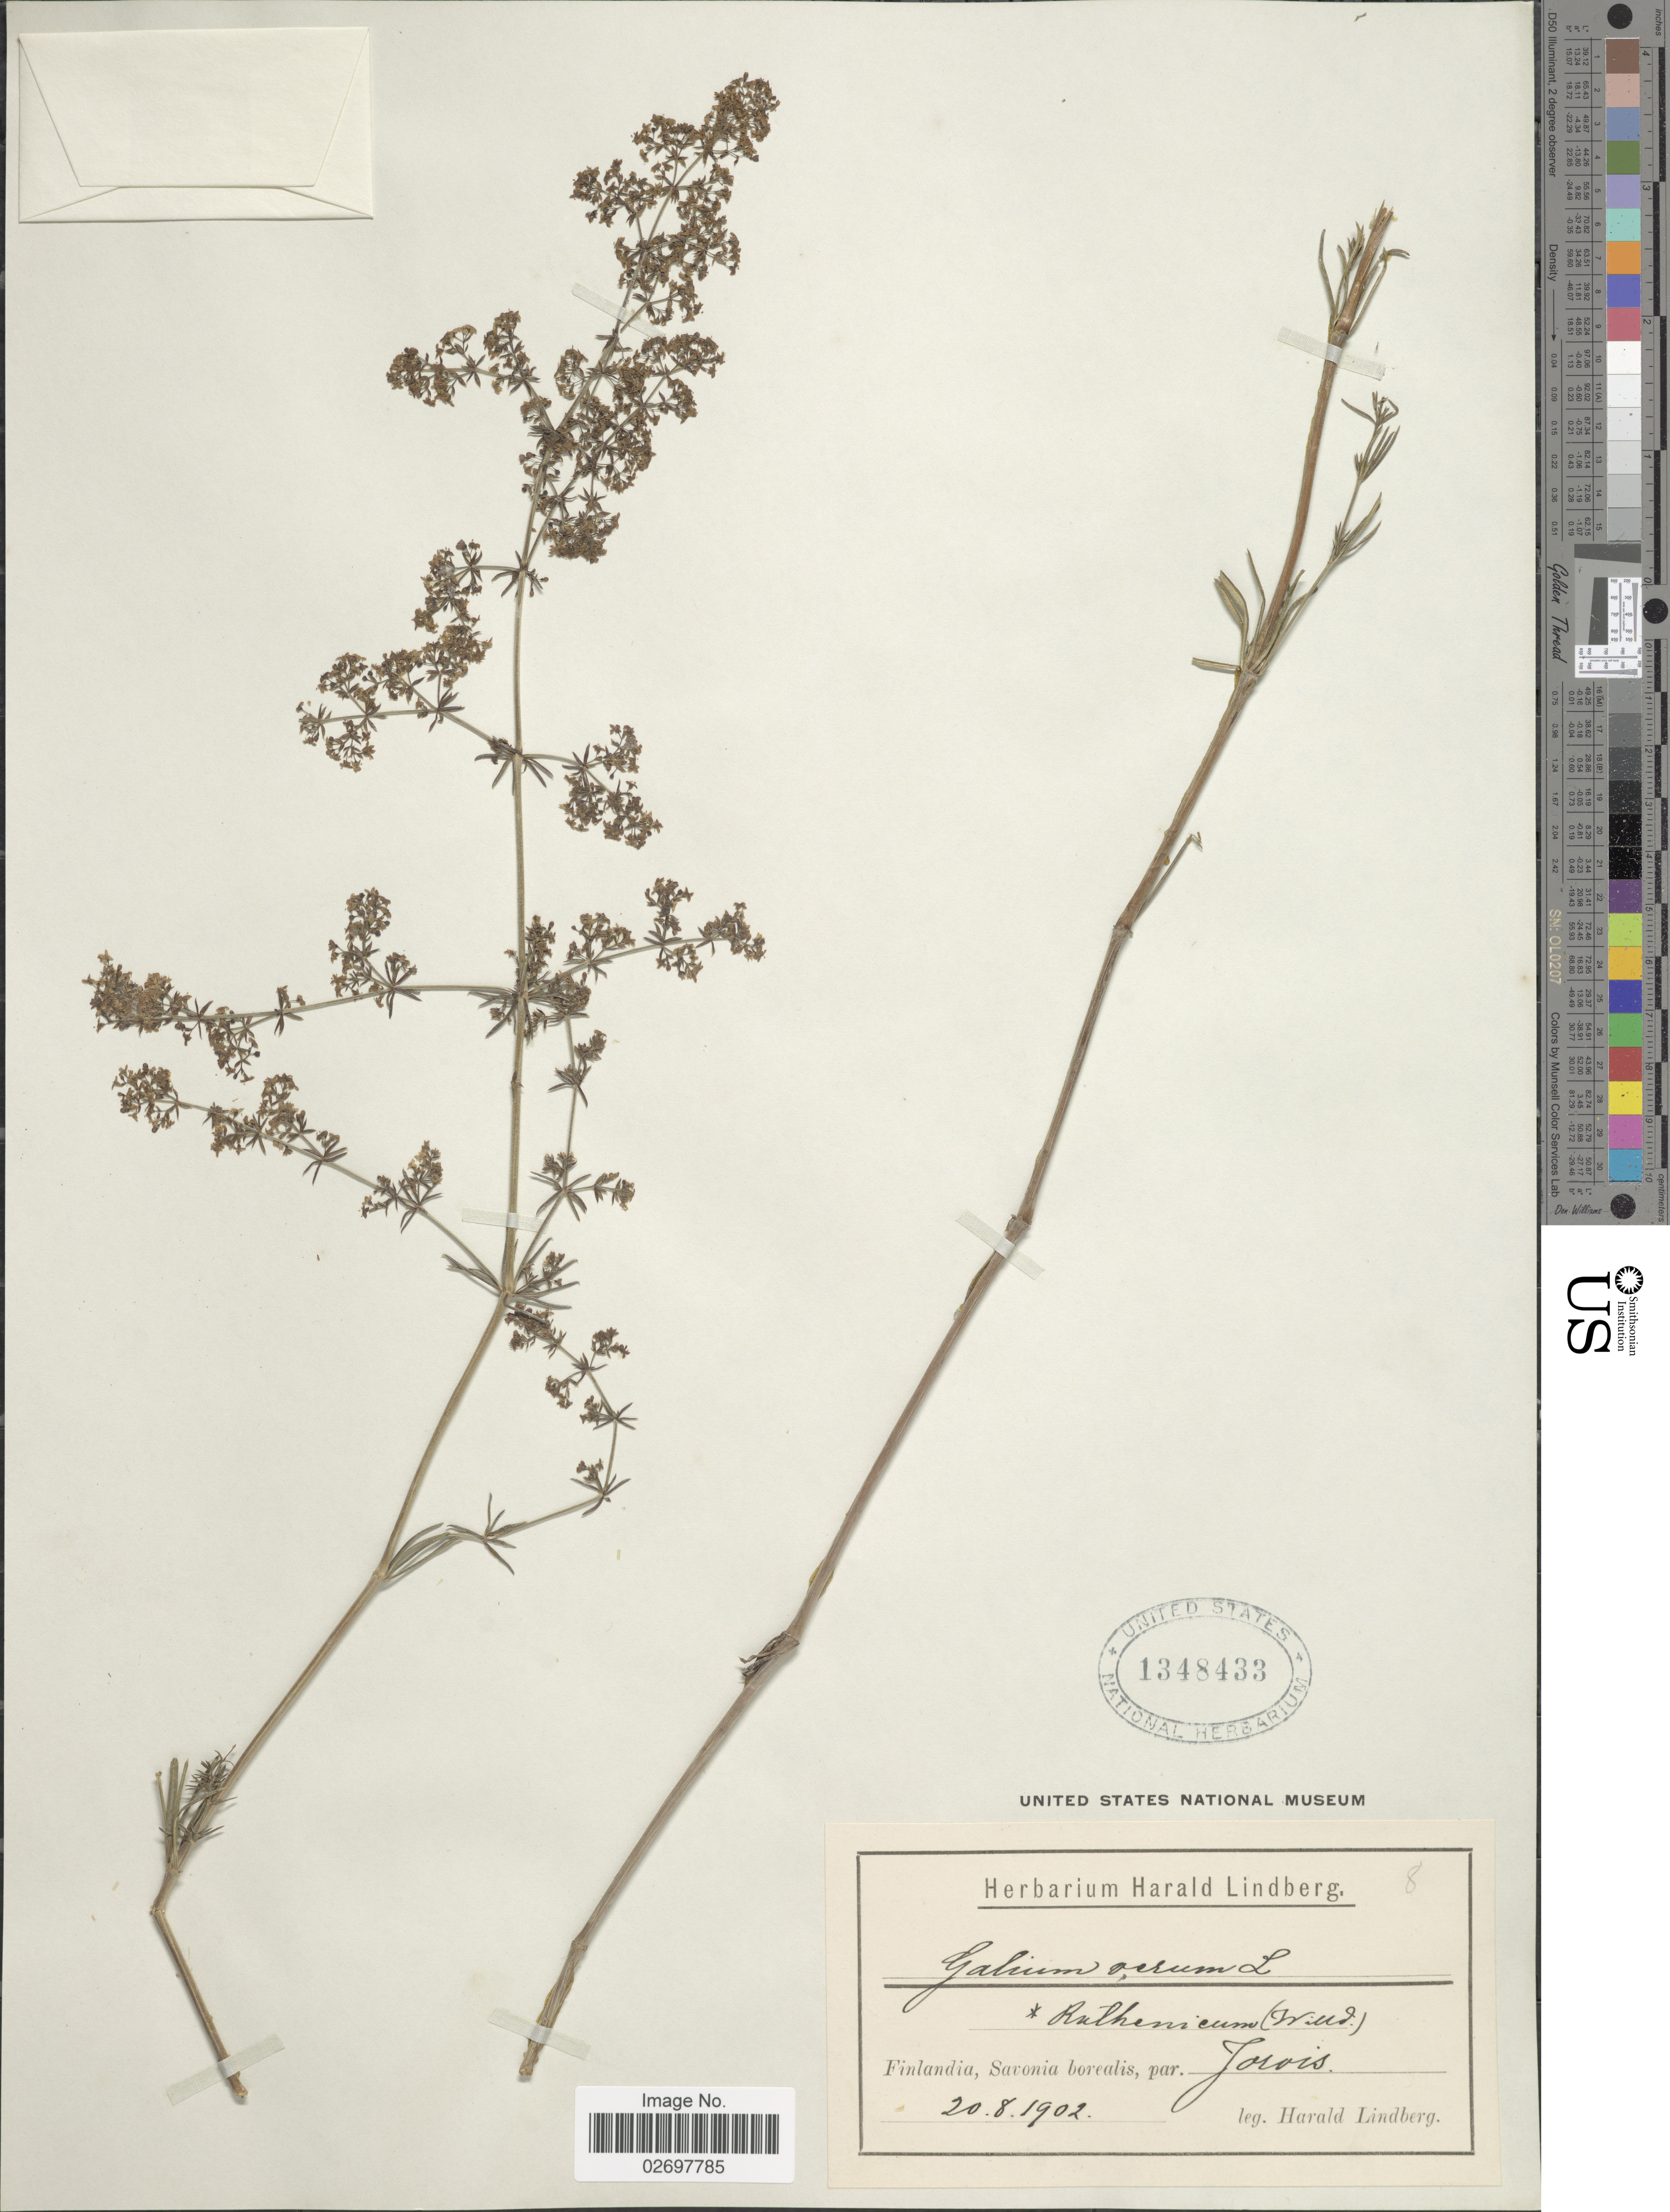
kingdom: Plantae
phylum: Tracheophyta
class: Magnoliopsida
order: Gentianales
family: Rubiaceae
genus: Galium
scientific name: Galium verum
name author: L.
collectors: H. Lindberg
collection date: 1902-08-20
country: Finland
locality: Finlandia, Saronia borealis, par. Jorois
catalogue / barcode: US 1348433